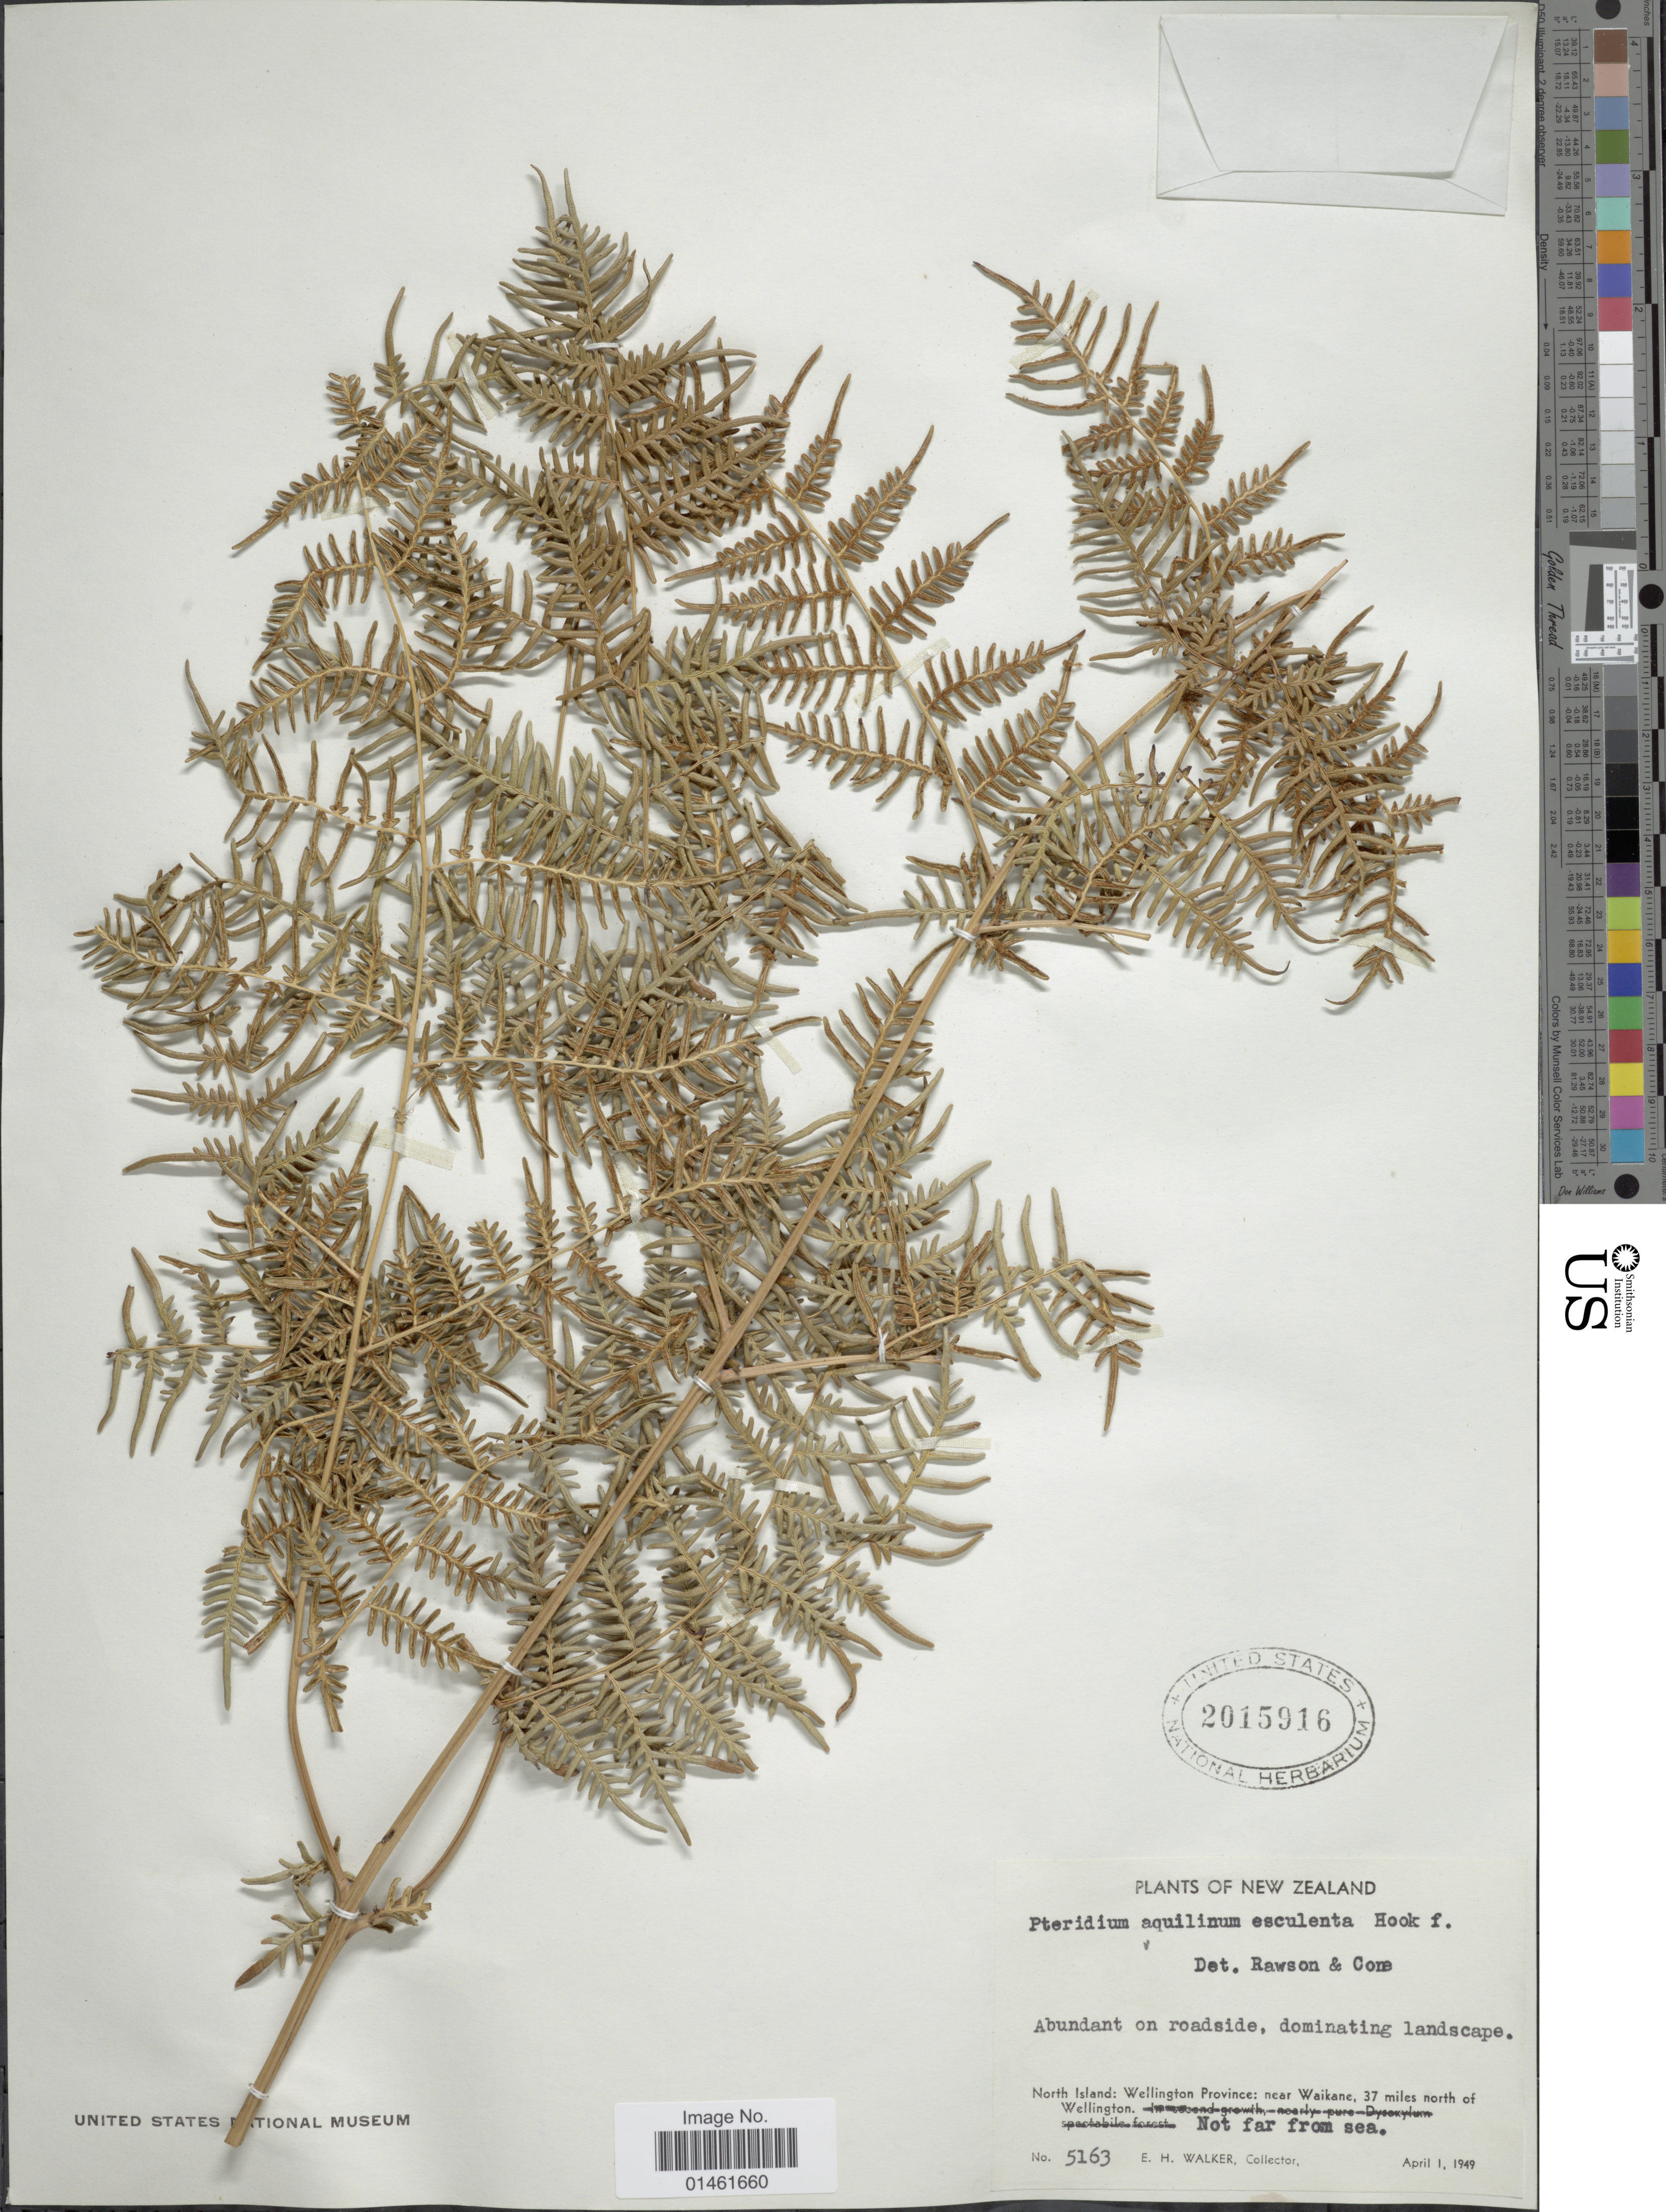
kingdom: Plantae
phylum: Tracheophyta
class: Polypodiopsida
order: Polypodiales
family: Dennstaedtiaceae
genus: Pteridium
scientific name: Pteridium esculentum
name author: (G. Forst.) Cockayne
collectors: E. H. Walker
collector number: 5163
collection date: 1949-04-01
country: New Zealand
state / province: Wellington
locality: New Zealand, North Island: Wellington Province: near Waikane, 37 miles north of Wellington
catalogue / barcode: US 2015916